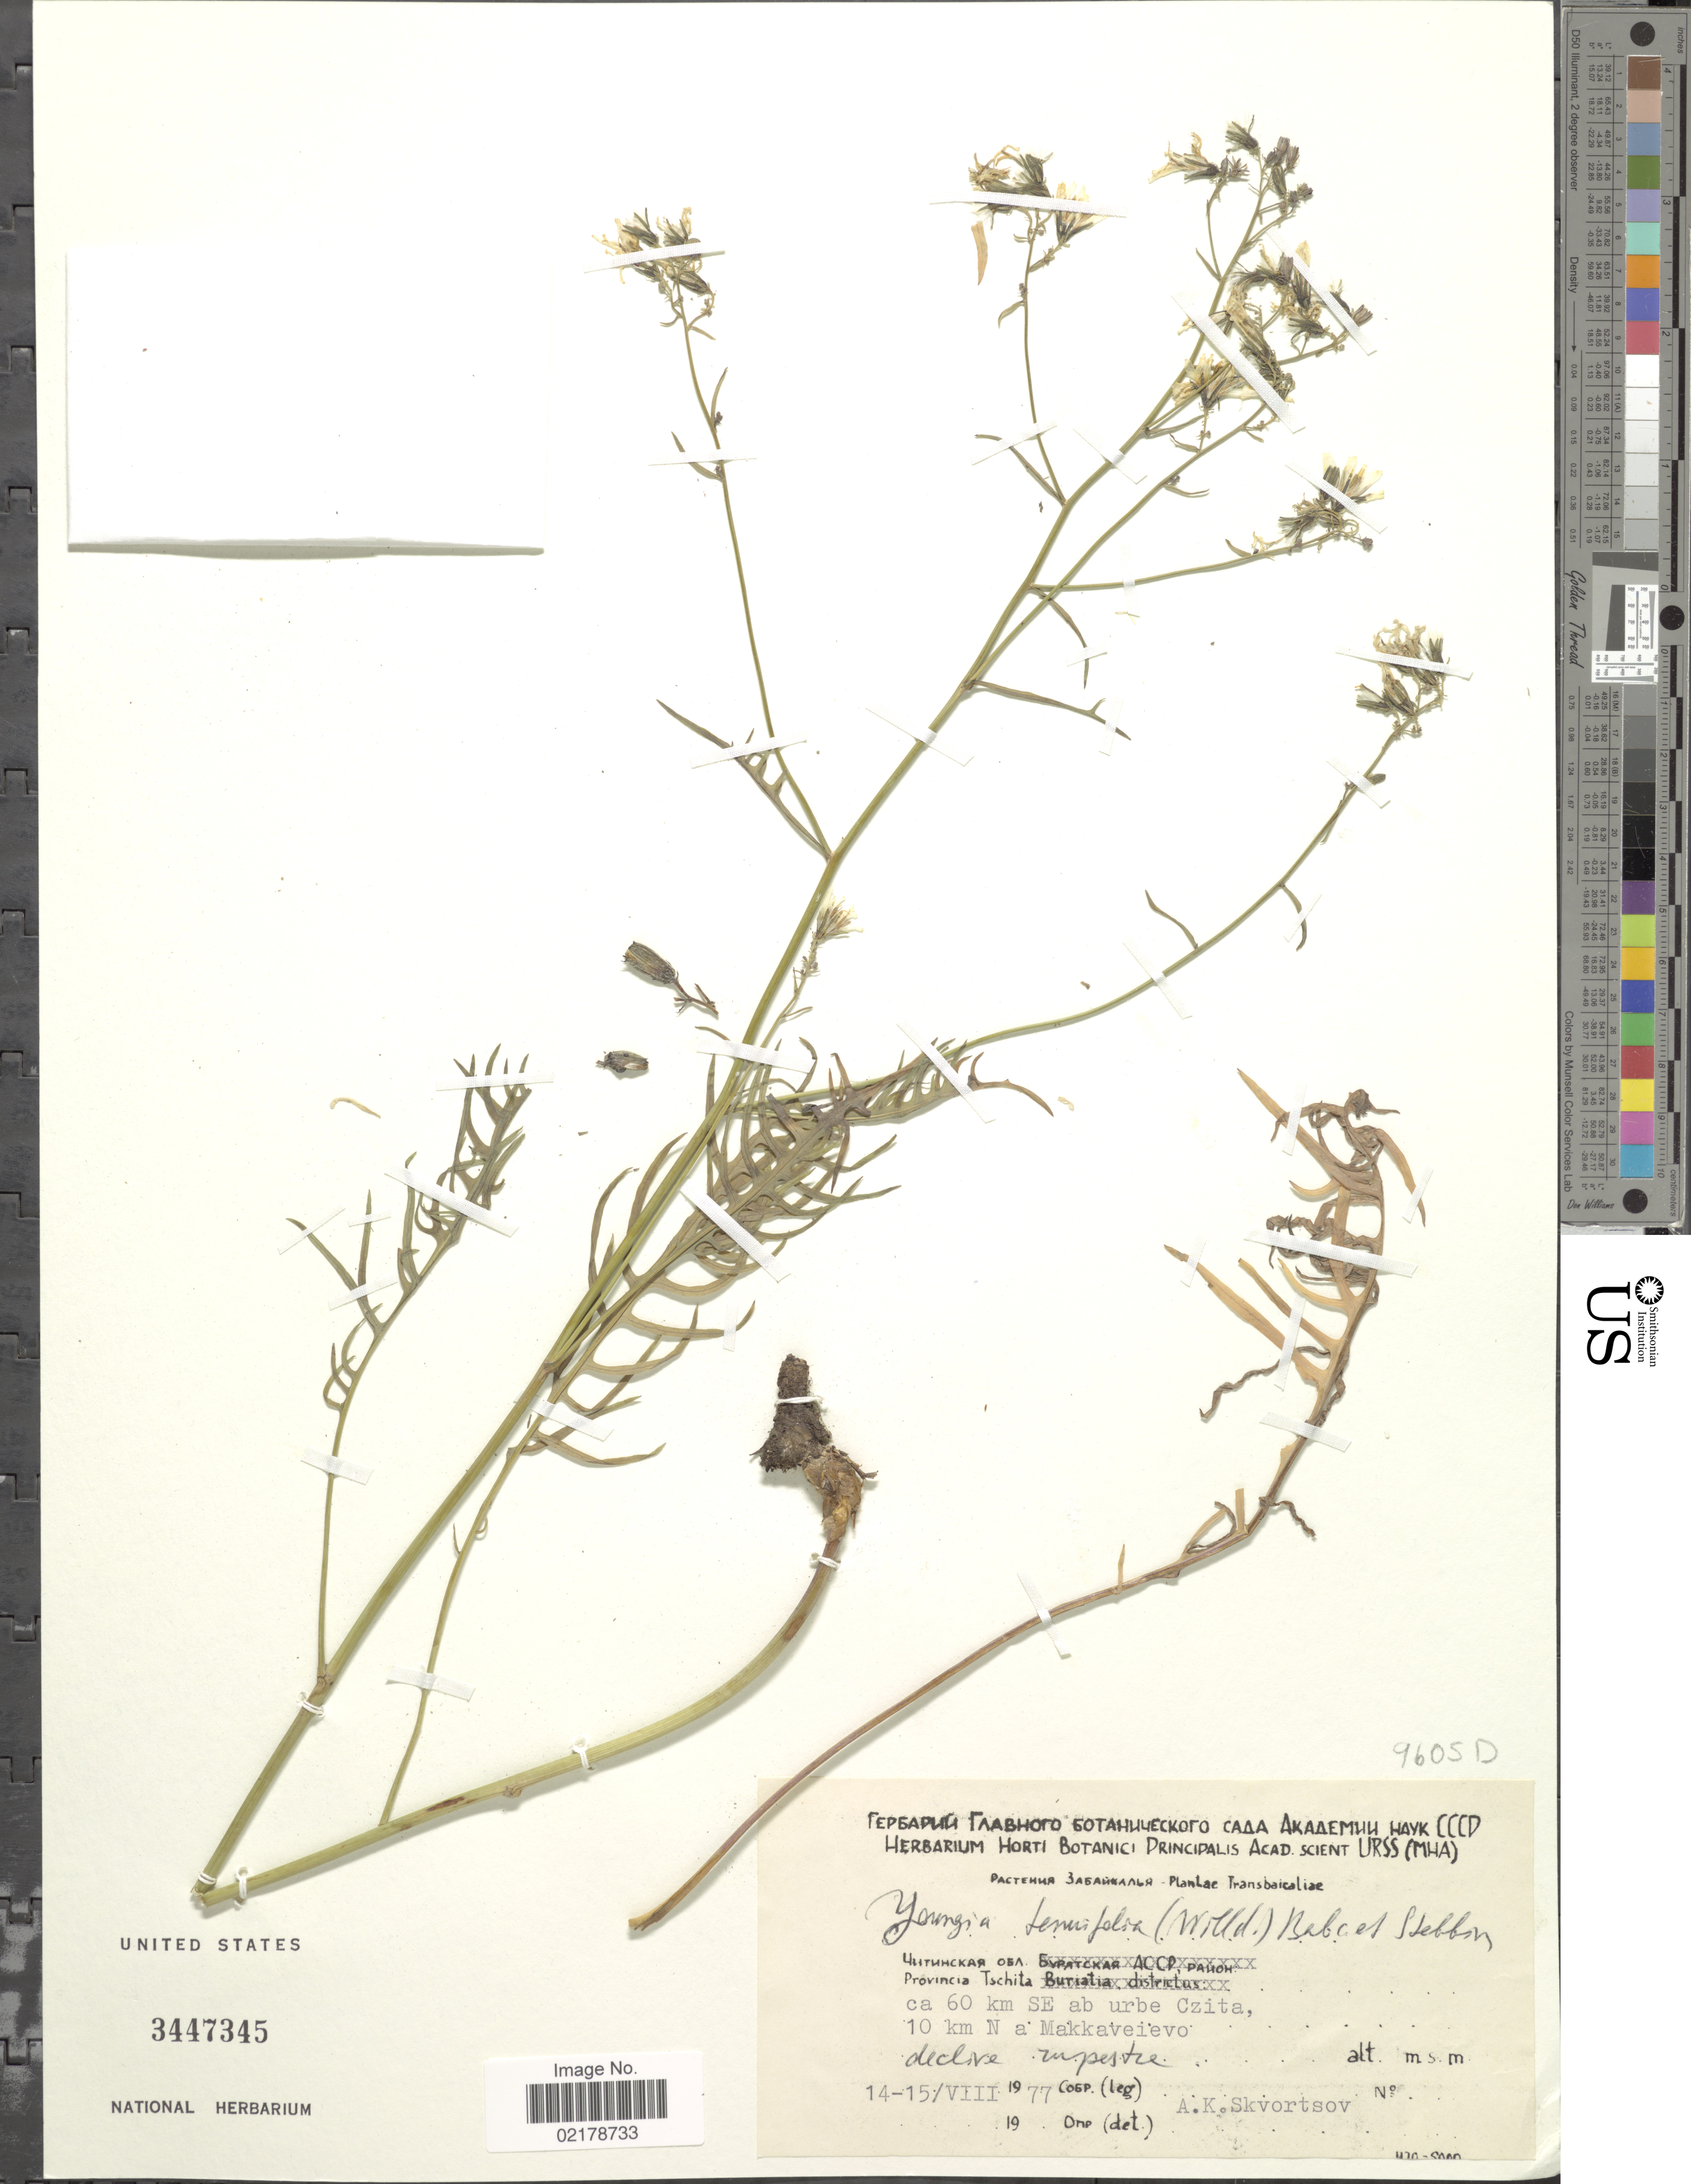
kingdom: Plantae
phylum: Tracheophyta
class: Magnoliopsida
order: Asterales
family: Asteraceae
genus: Crepidiastrum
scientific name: Crepidiastrum tenuifolium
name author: (Willd.) Sennikov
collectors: A. K. Skvortsov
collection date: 1977-08-14/1977-08-15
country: Russian Federation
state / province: Transbaikal Territory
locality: Provincia Tschita, ca 60 km SE ab urbe Czita, 10 k N a Makkaveievo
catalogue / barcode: US 3447345